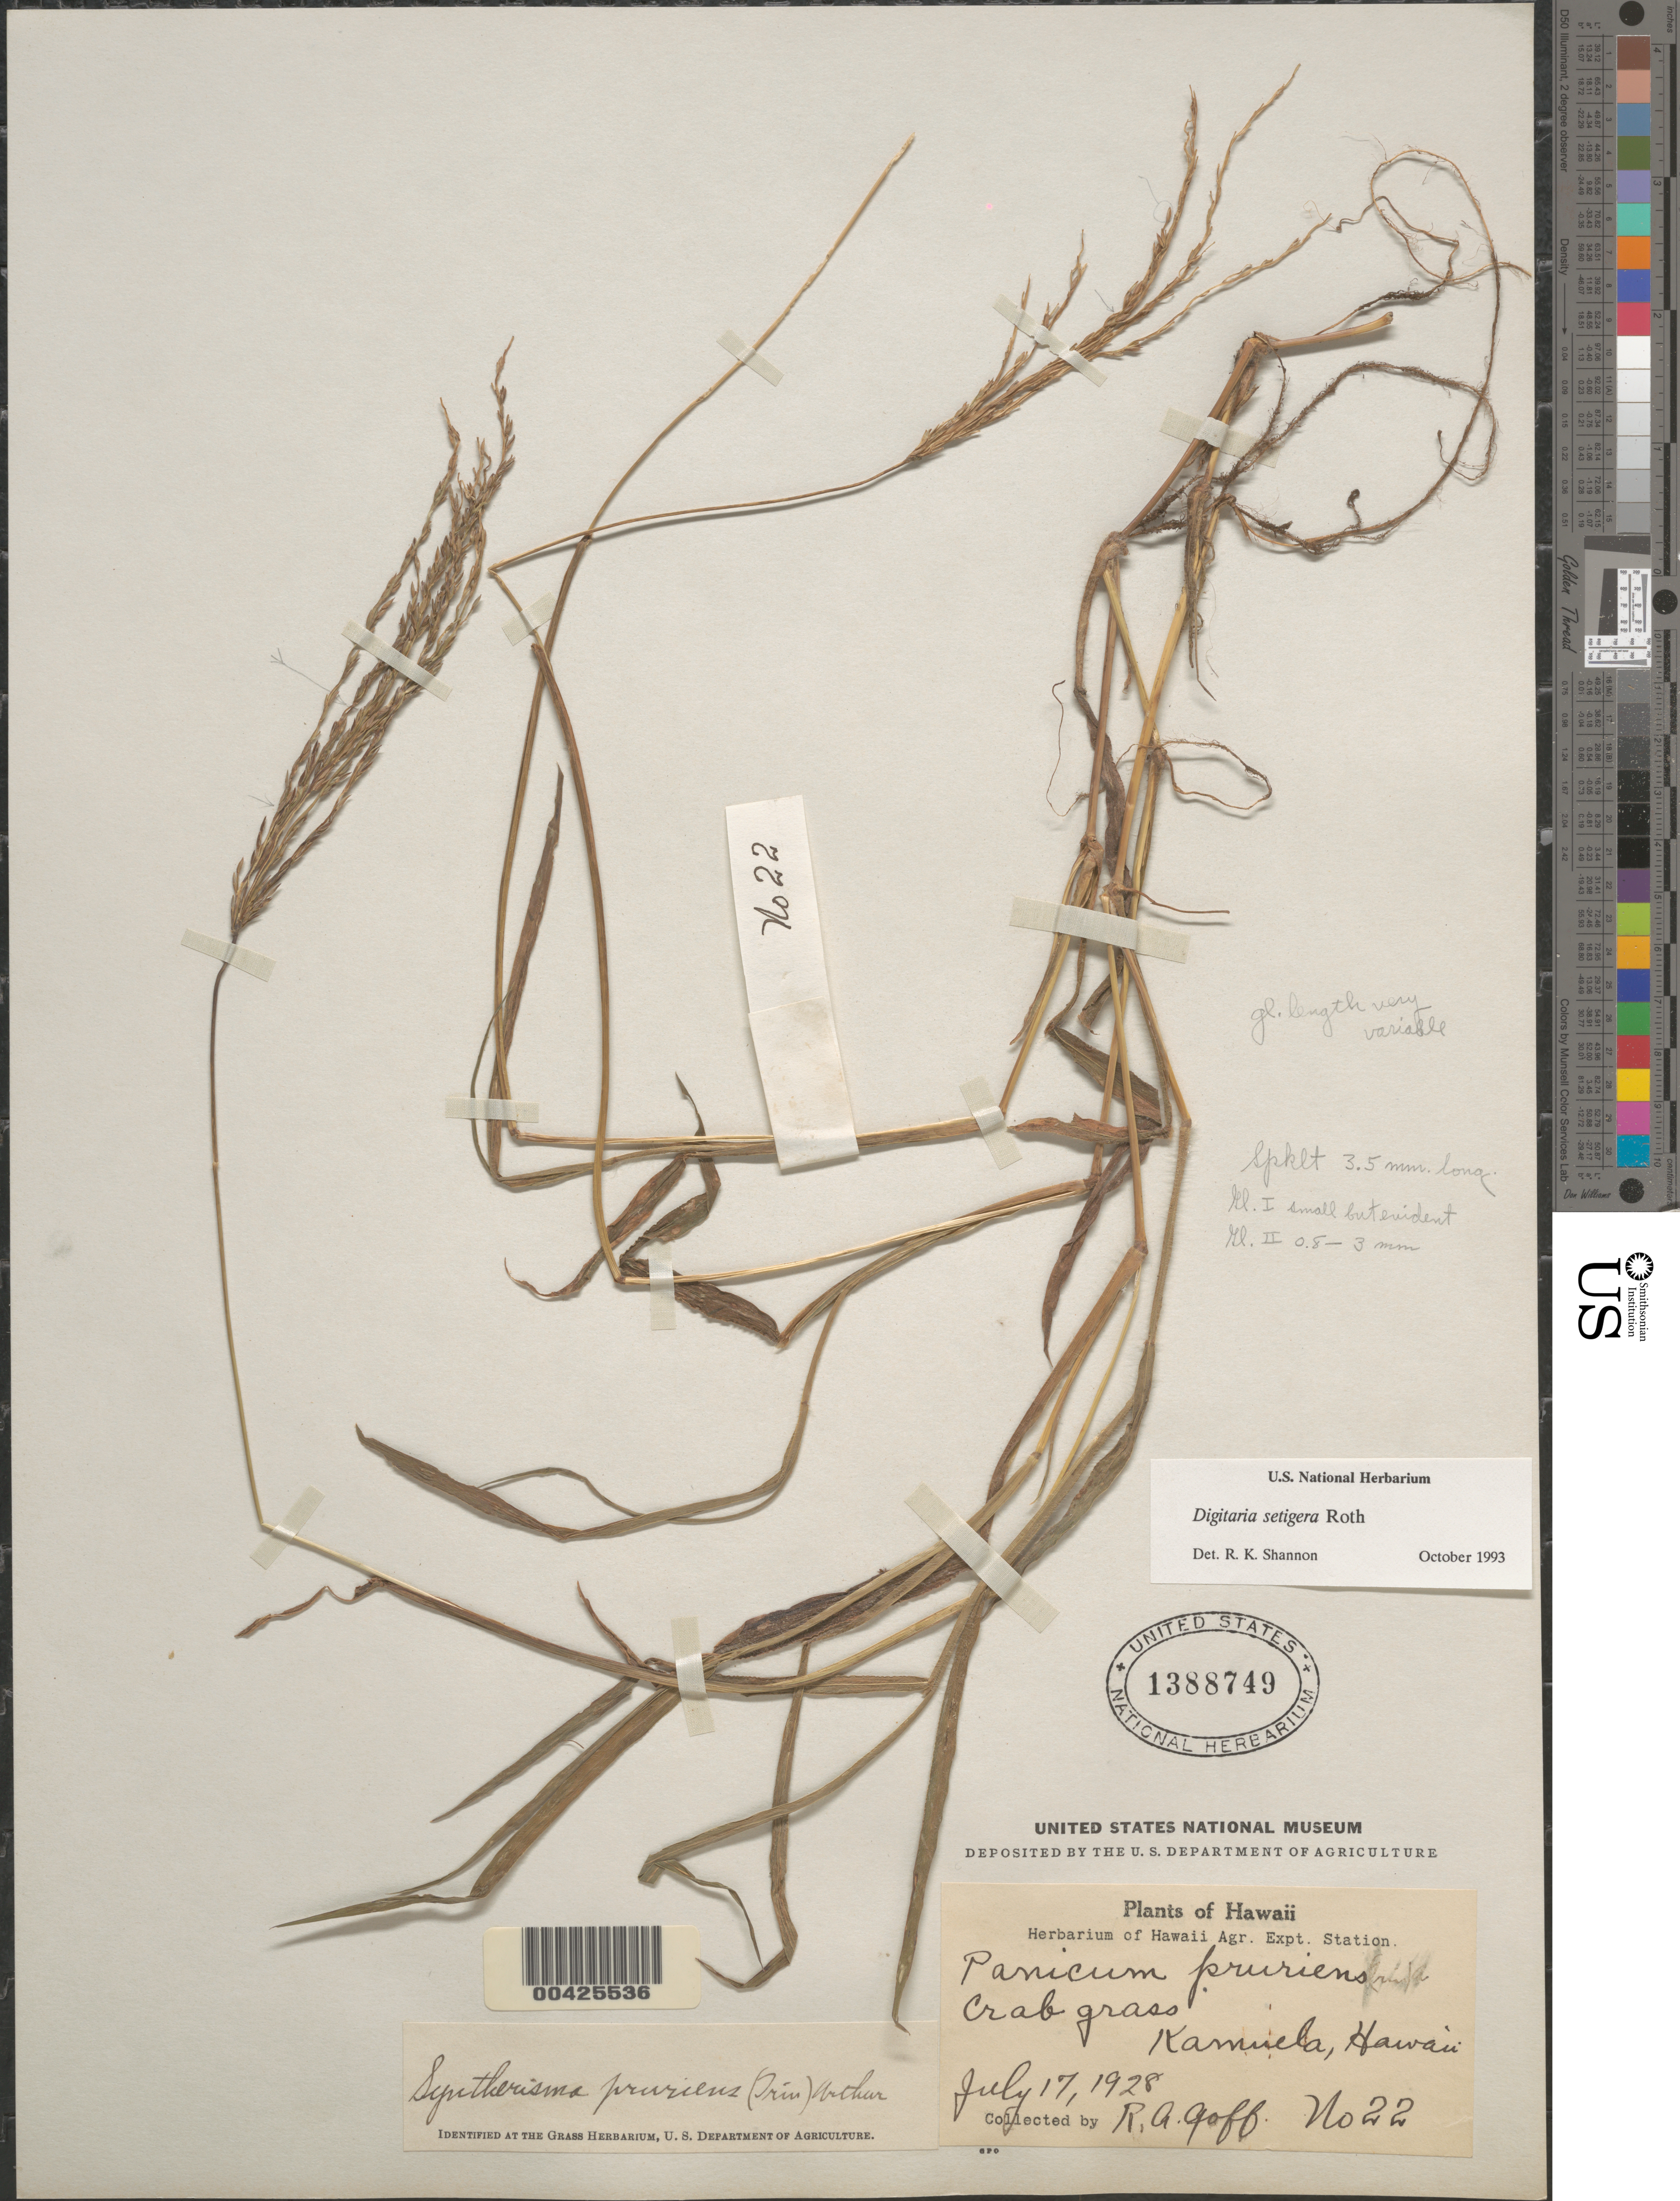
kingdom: Plantae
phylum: Tracheophyta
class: Liliopsida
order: Poales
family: Poaceae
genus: Digitaria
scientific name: Digitaria setigera var. setigera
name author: Roth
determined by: Faccenda, K.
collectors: R. Goff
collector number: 22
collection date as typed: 17 Jul 1928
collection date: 1928-07-17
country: United States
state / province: Hawaii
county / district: Hawaii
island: Hawaii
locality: Kamuela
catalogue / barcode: US 1388749